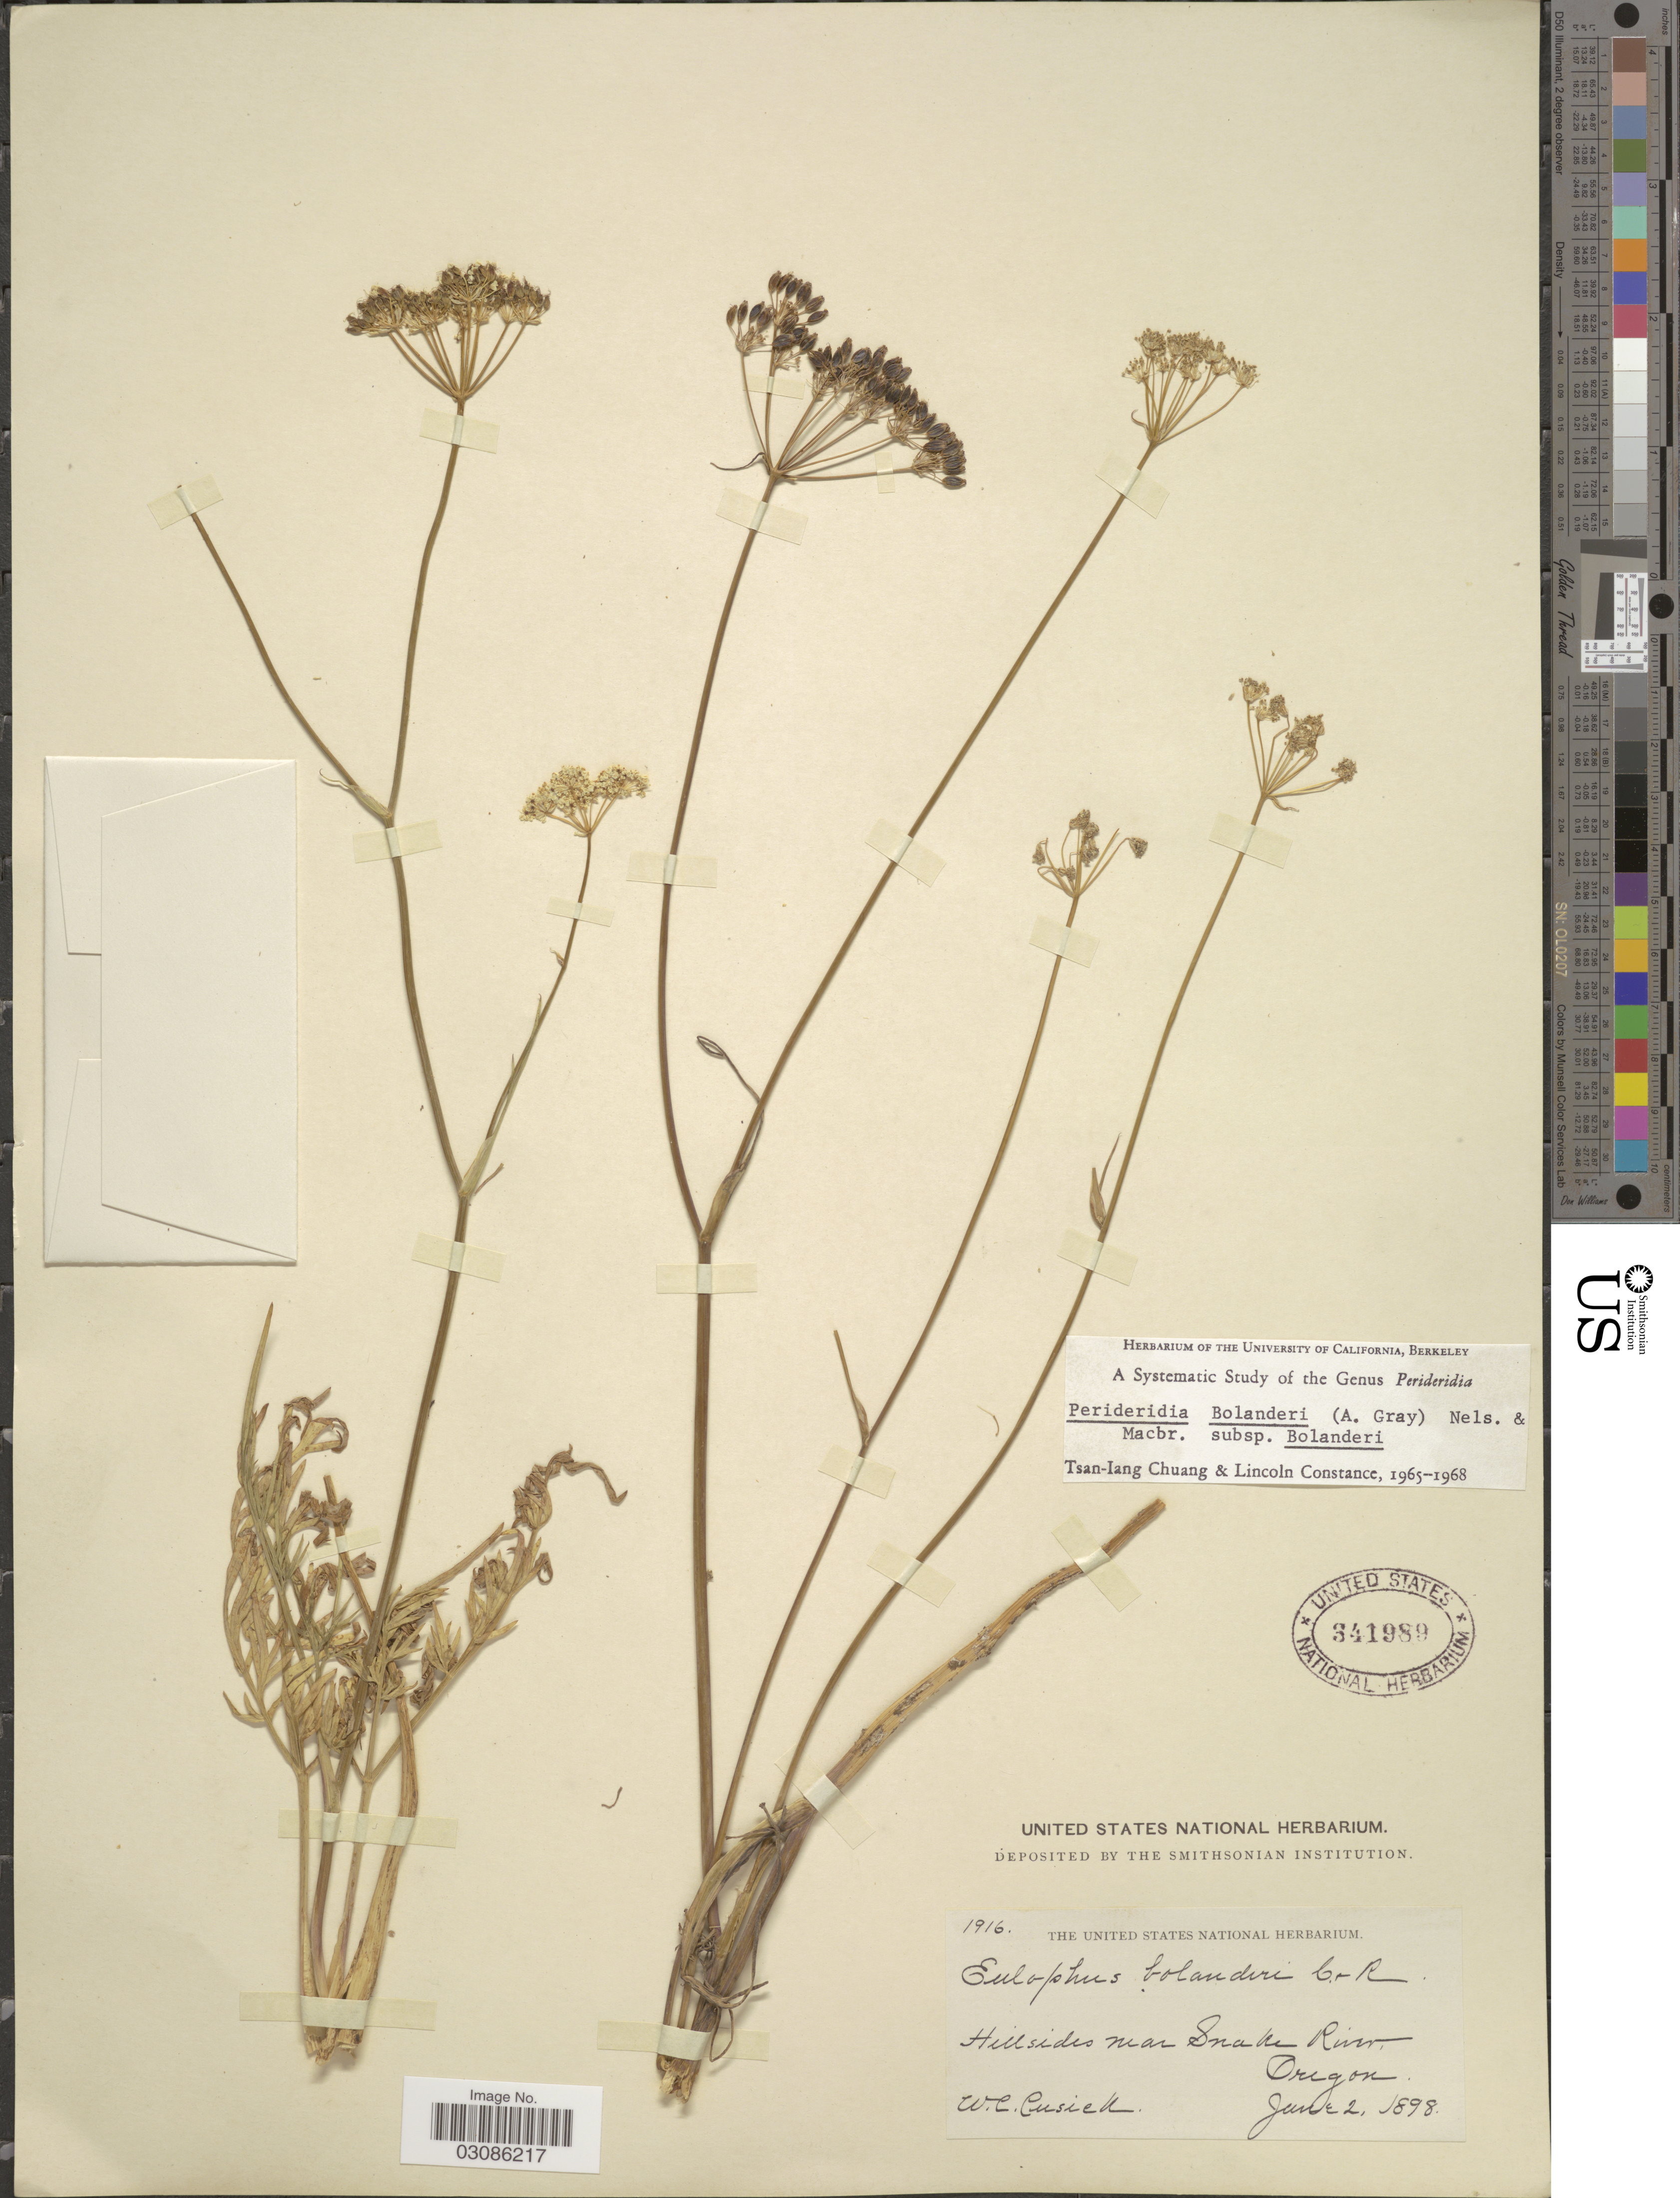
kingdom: Plantae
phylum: Tracheophyta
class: Magnoliopsida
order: Apiales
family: Apiaceae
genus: Perideridia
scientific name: Perideridia bolanderi subsp. bolanderi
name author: (A. Gray) A. Nelson & J.F. Macbr.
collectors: W. C. Cusick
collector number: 1916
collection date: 1898-06-02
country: United States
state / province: Oregon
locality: Hillsides near Snake River.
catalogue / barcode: US 341989